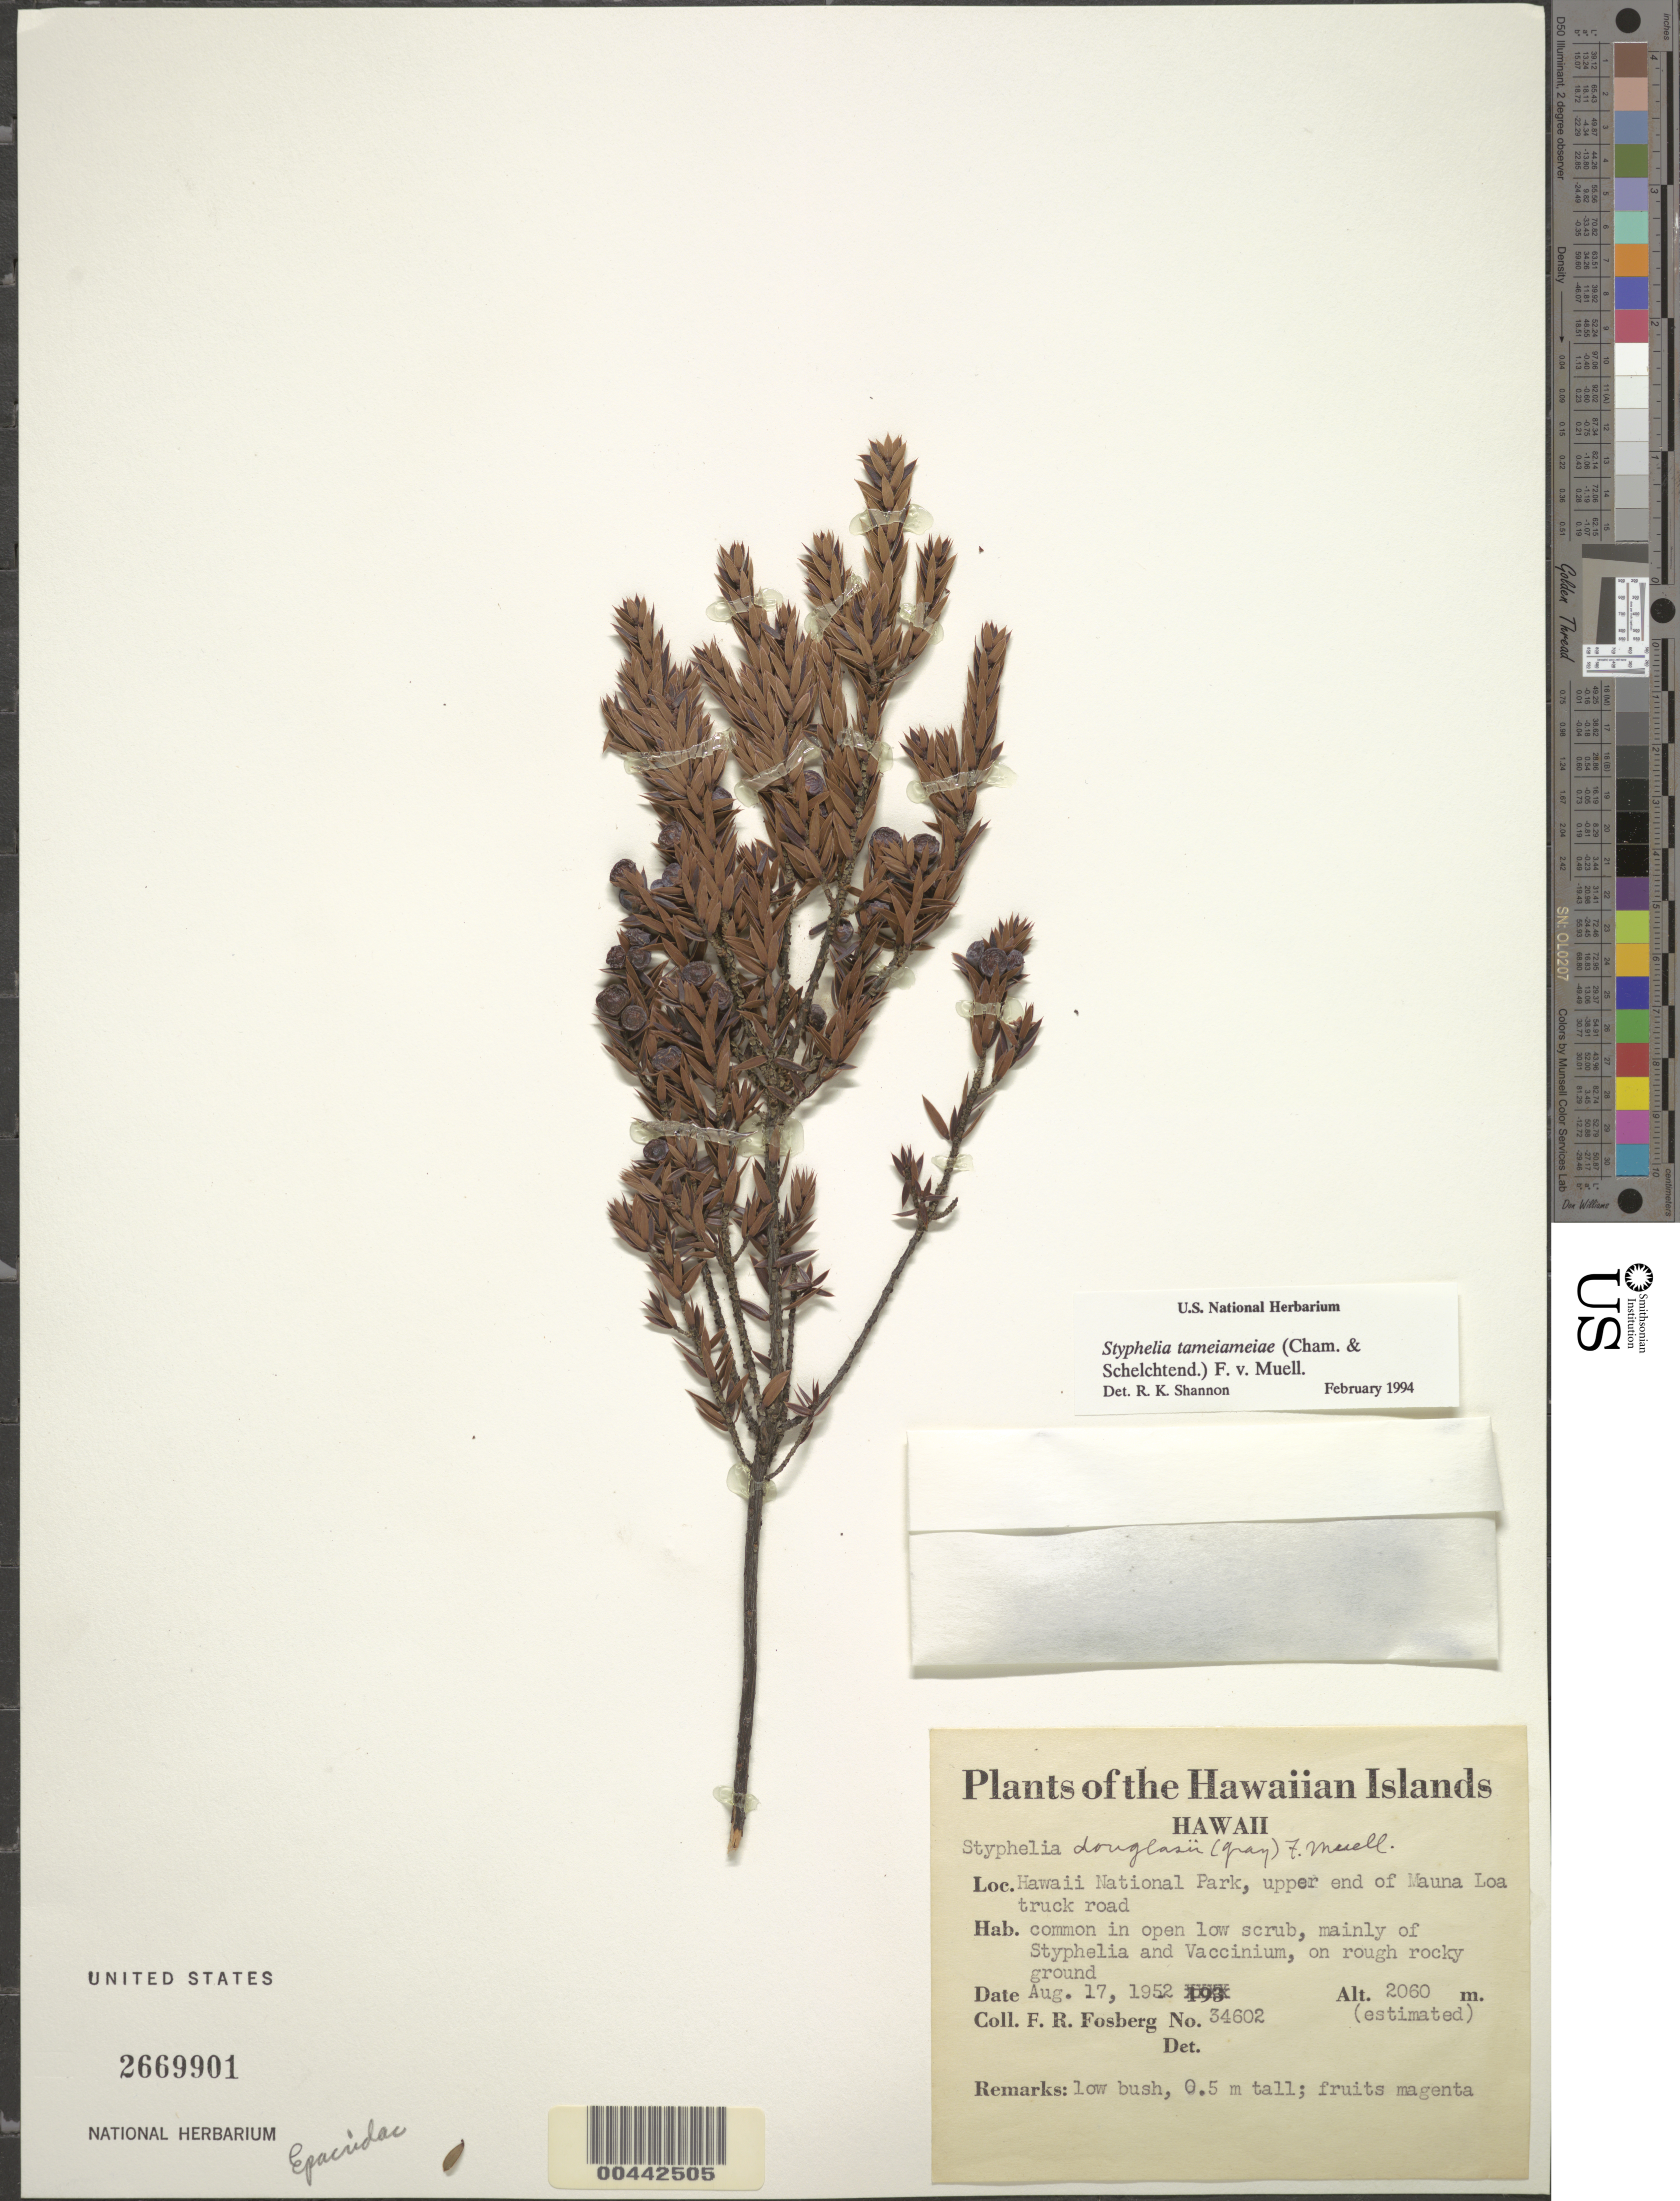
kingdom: Plantae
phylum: Tracheophyta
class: Magnoliopsida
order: Ericales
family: Ericaceae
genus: Leptecophylla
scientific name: Leptecophylla tameiameiae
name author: (Cham. & Schltdl.) C.M. Weiller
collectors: F. R. Fosberg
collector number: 34602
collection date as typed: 17 Aug 1952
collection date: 1952-08-17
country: United States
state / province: Hawaii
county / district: Hawaii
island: Hawaii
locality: Hawaii National Park, upper end of Mauna Loa truck road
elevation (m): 2060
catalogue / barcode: US 2669901